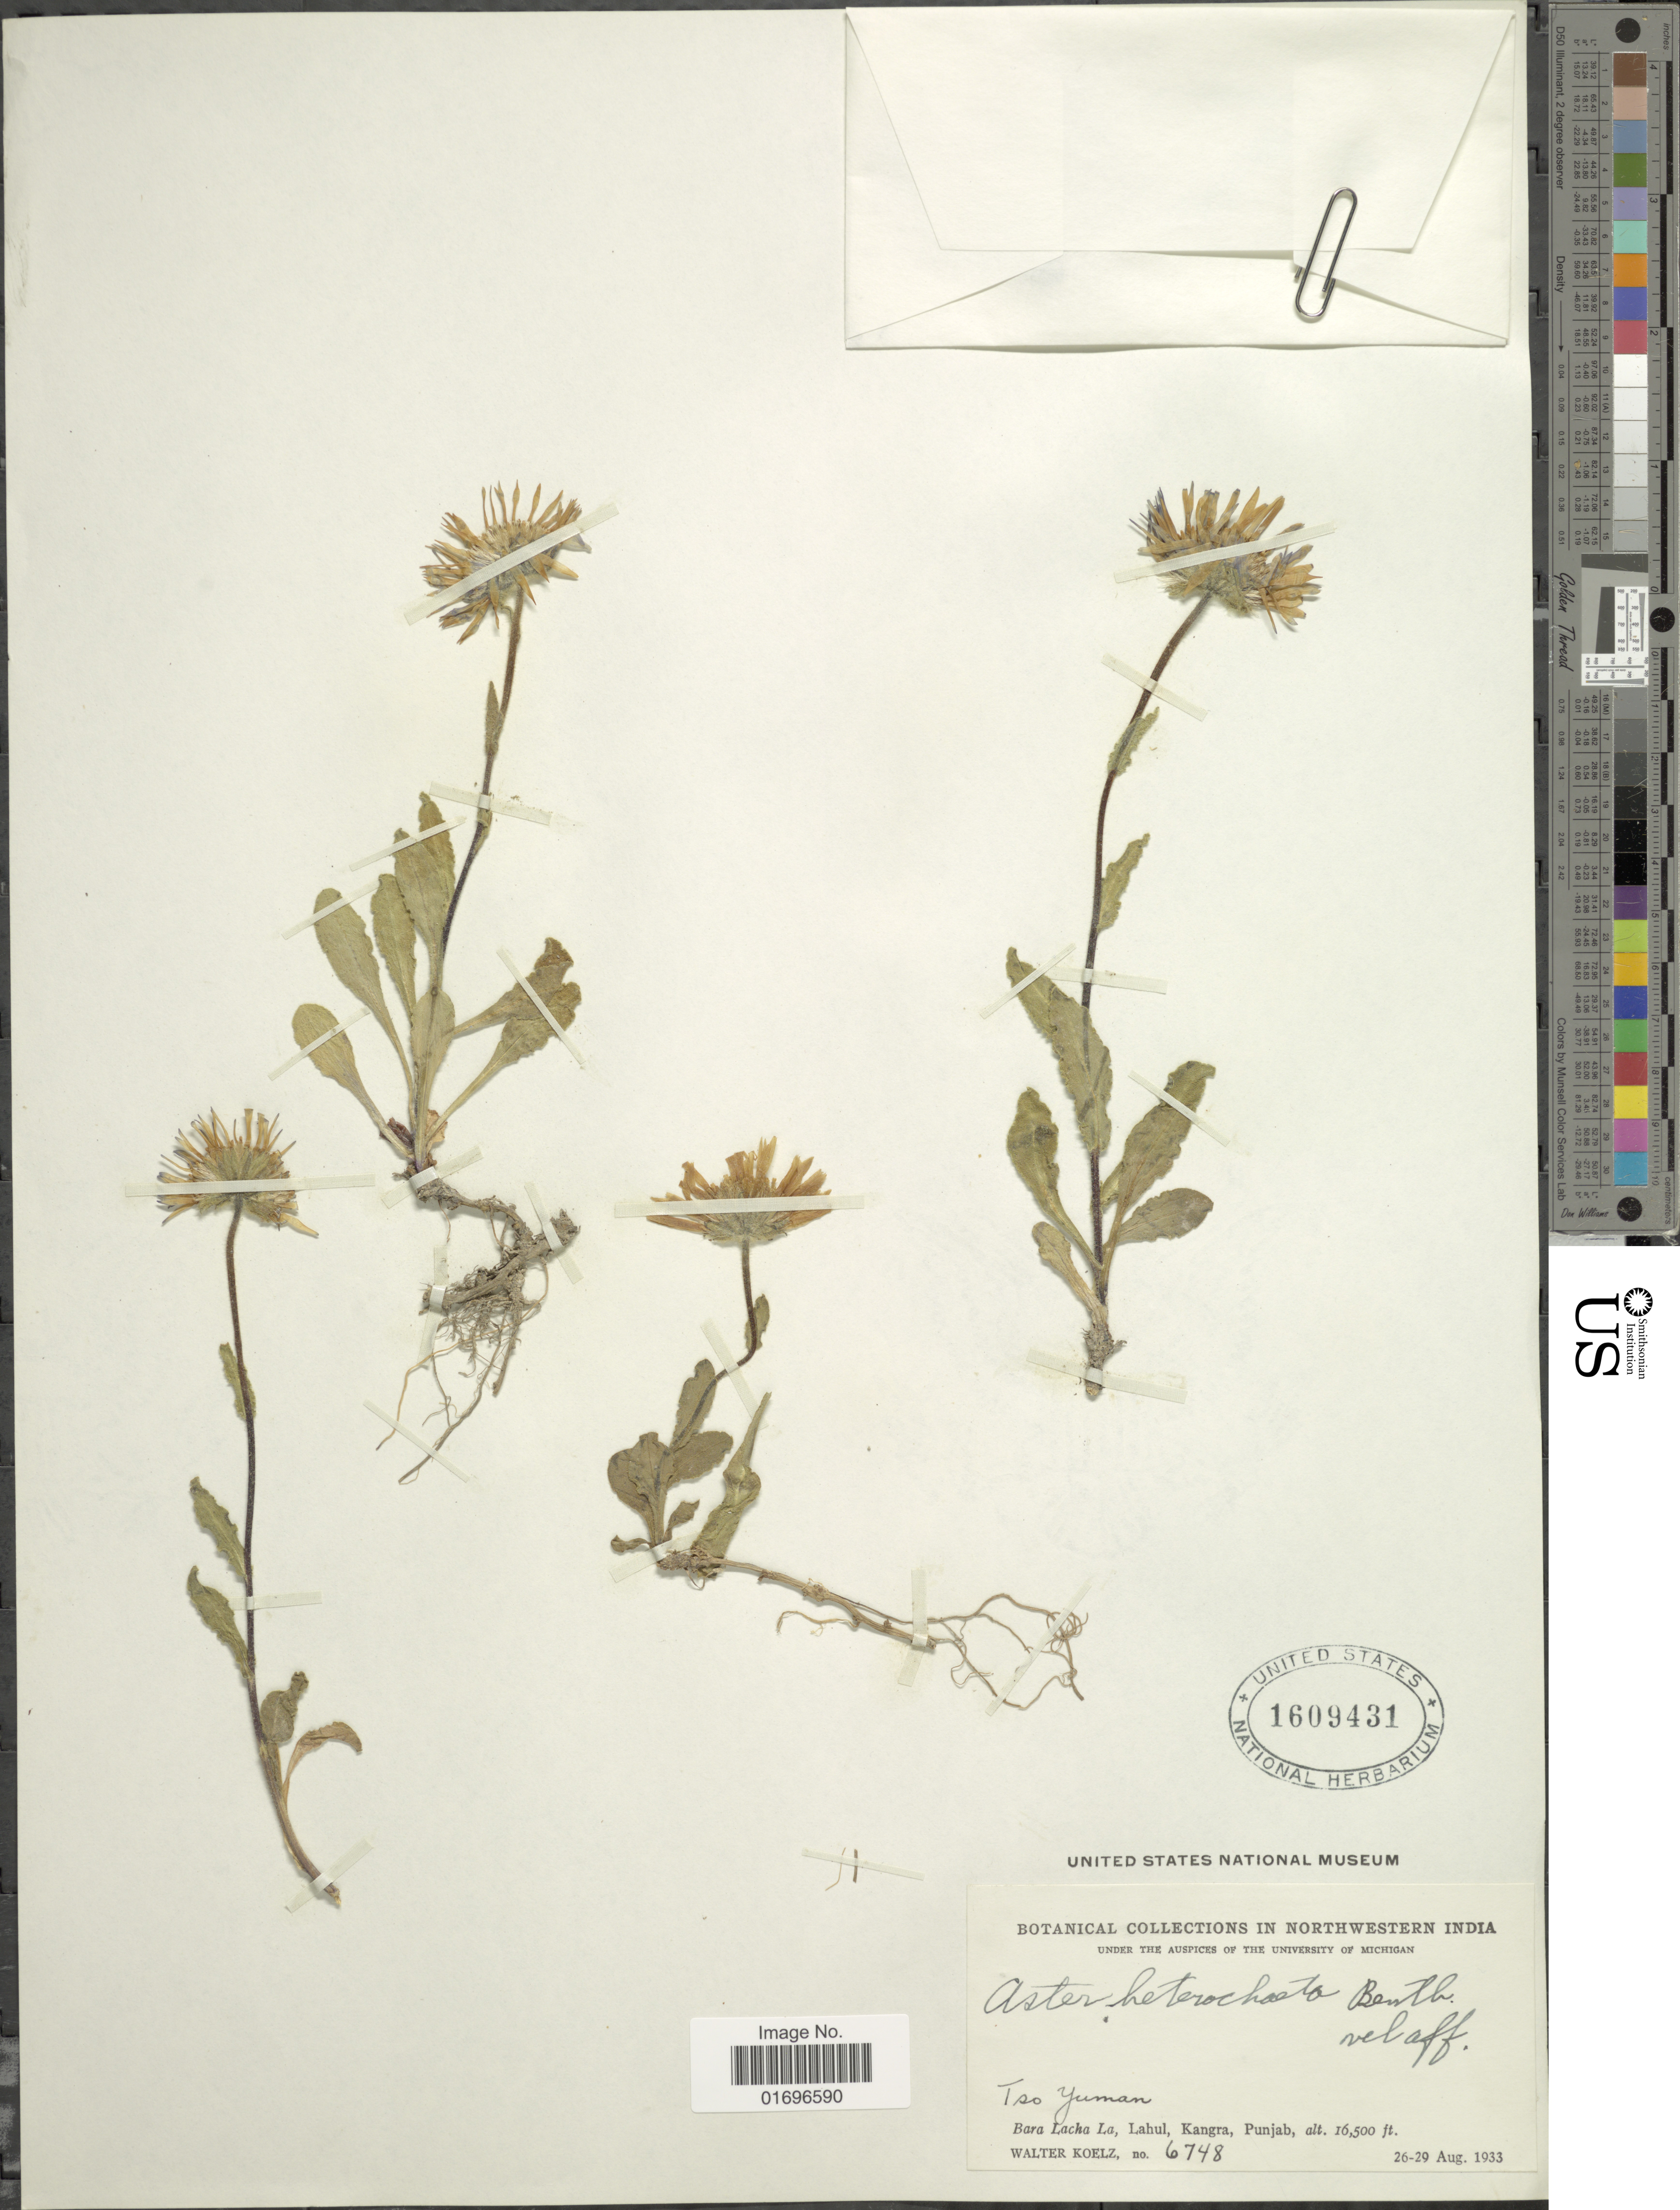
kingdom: Plantae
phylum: Tracheophyta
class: Magnoliopsida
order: Asterales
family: Asteraceae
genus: Aster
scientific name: Aster heterochaeta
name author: Benth. ex C.B. Clarke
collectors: W. N. Koelz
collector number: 6748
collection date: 1933-08-26/1933-08-29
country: India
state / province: Himachal Pradesh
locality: Northwestern India. Tso Yuman. Bara Lacha La, Lahul, Kangra, Punjab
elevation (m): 5029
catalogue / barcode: US 1609431